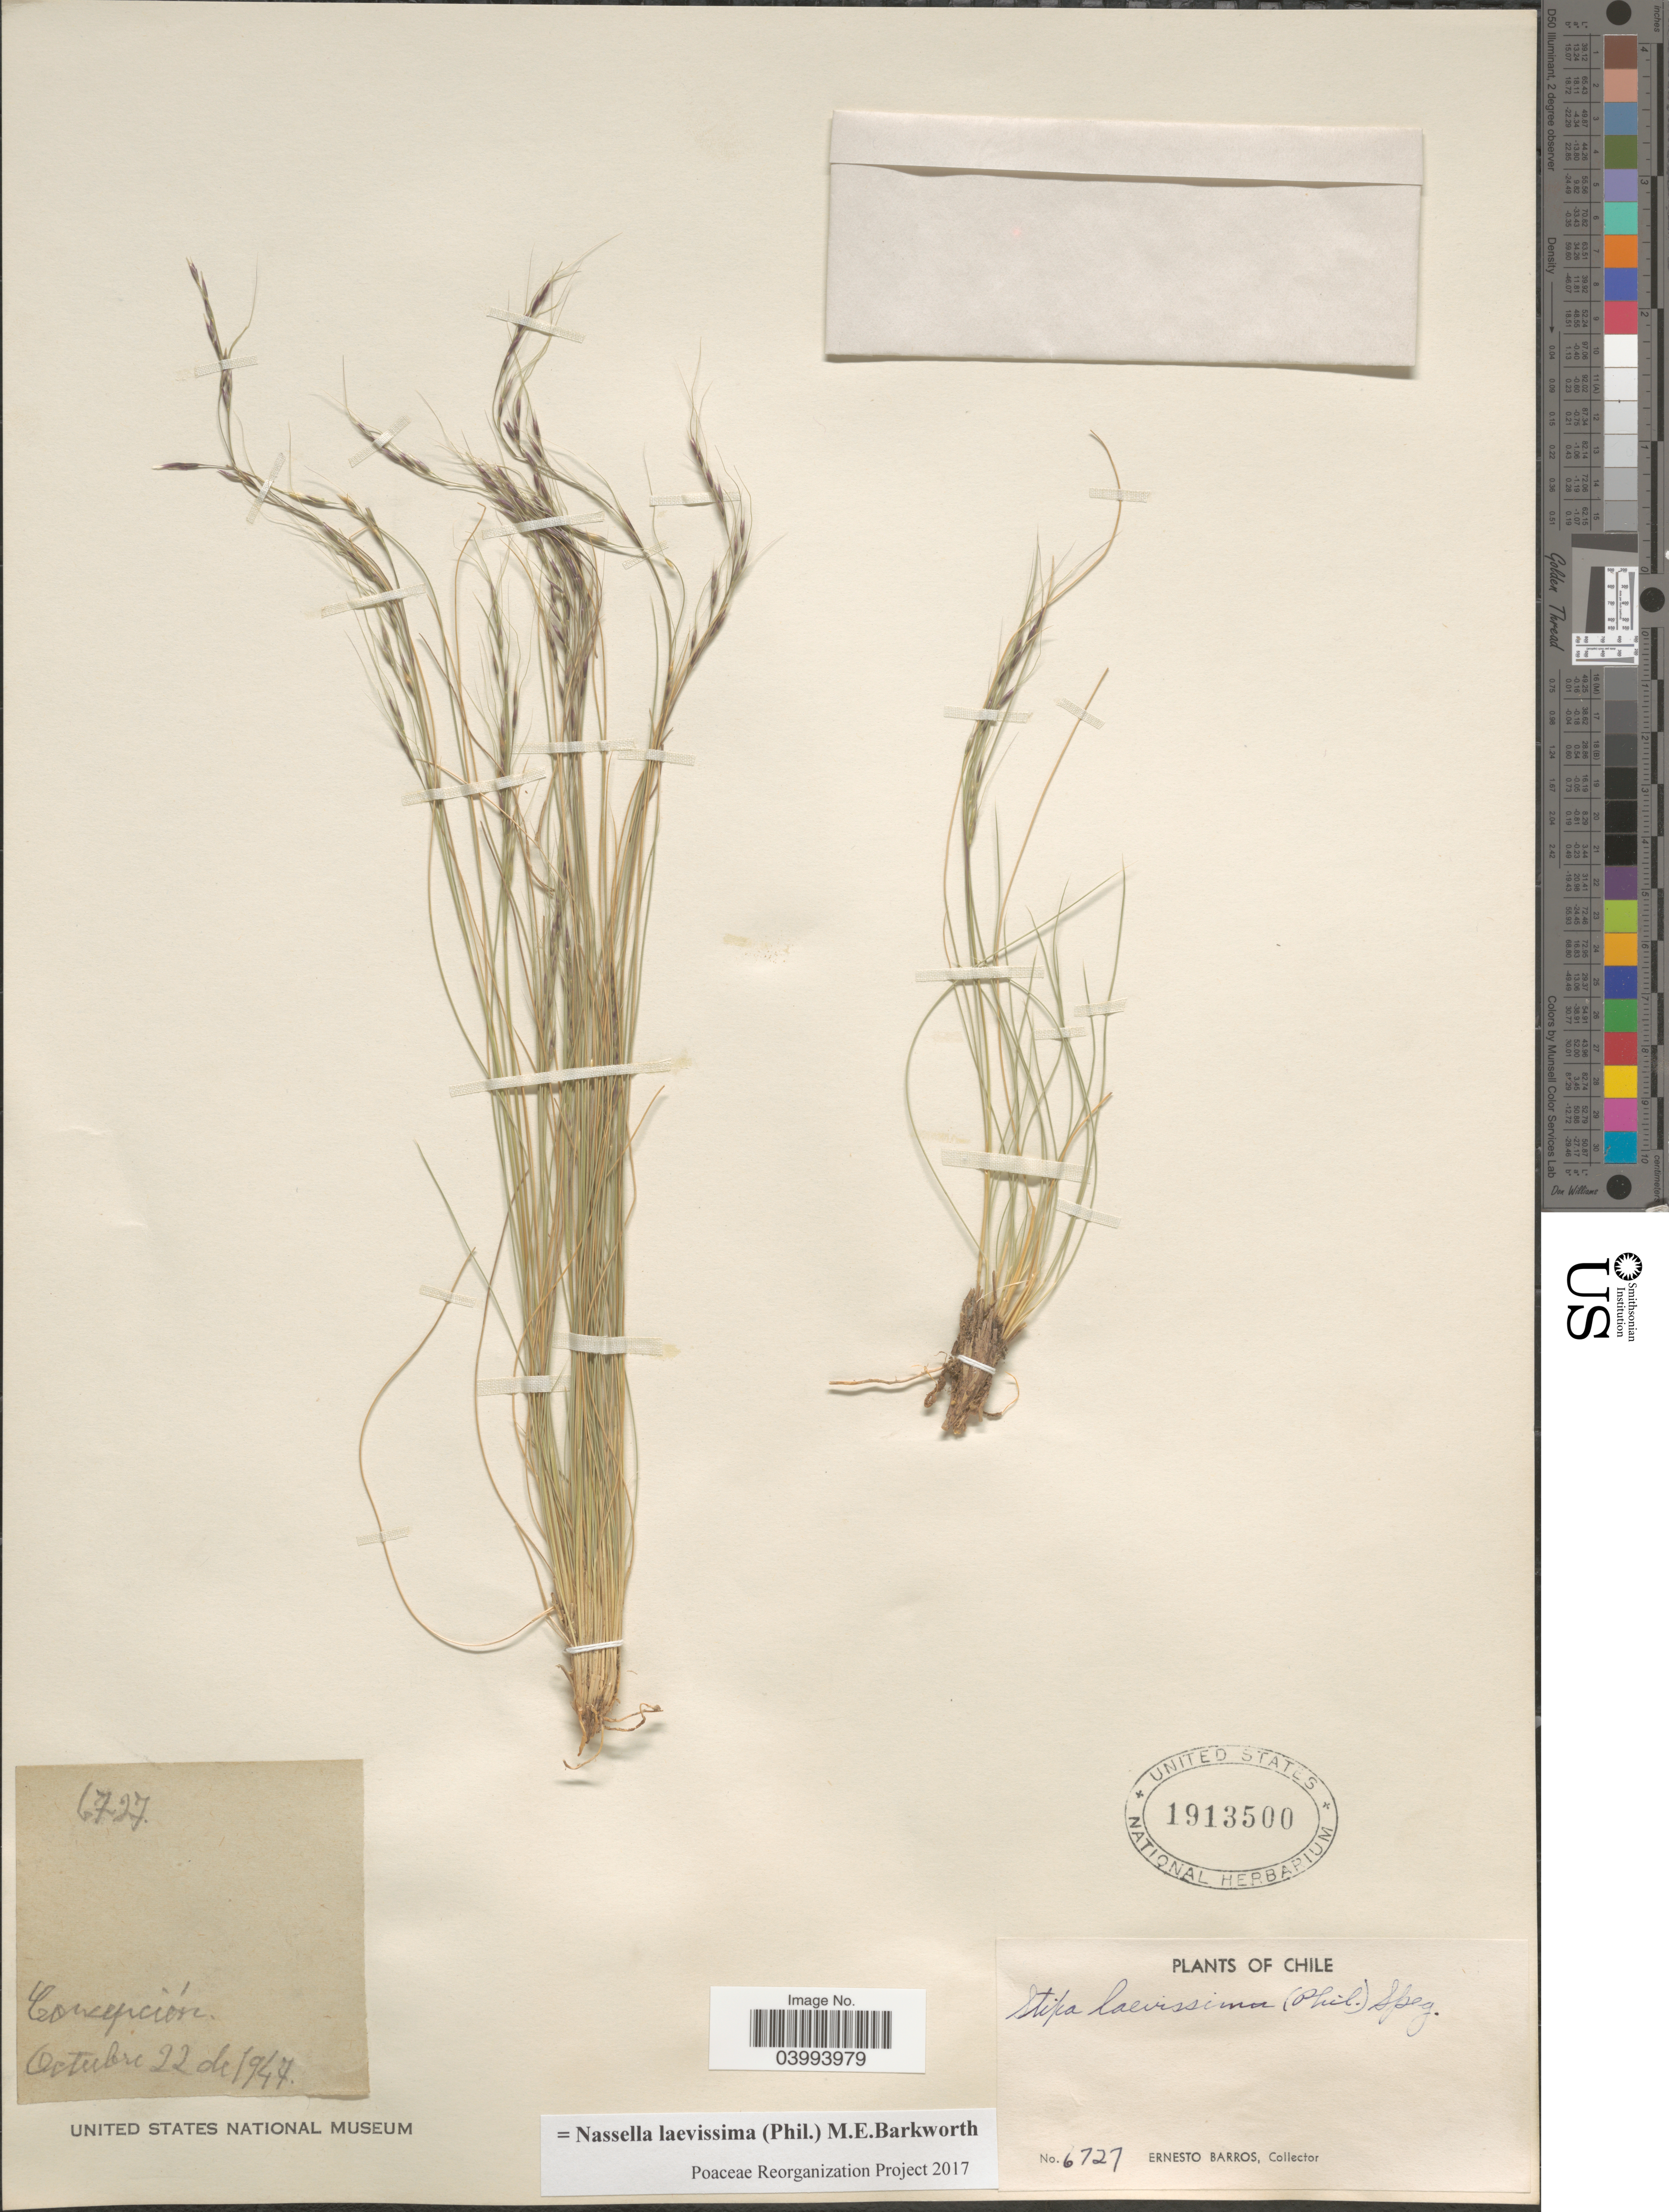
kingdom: Plantae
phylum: Tracheophyta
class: Liliopsida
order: Poales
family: Poaceae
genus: Nassella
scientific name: Nassella laevissima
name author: (Phil.) Barkworth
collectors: E. Barros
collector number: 6727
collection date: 1947-10-22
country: Chile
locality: Concepción.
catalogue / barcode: US 1913500